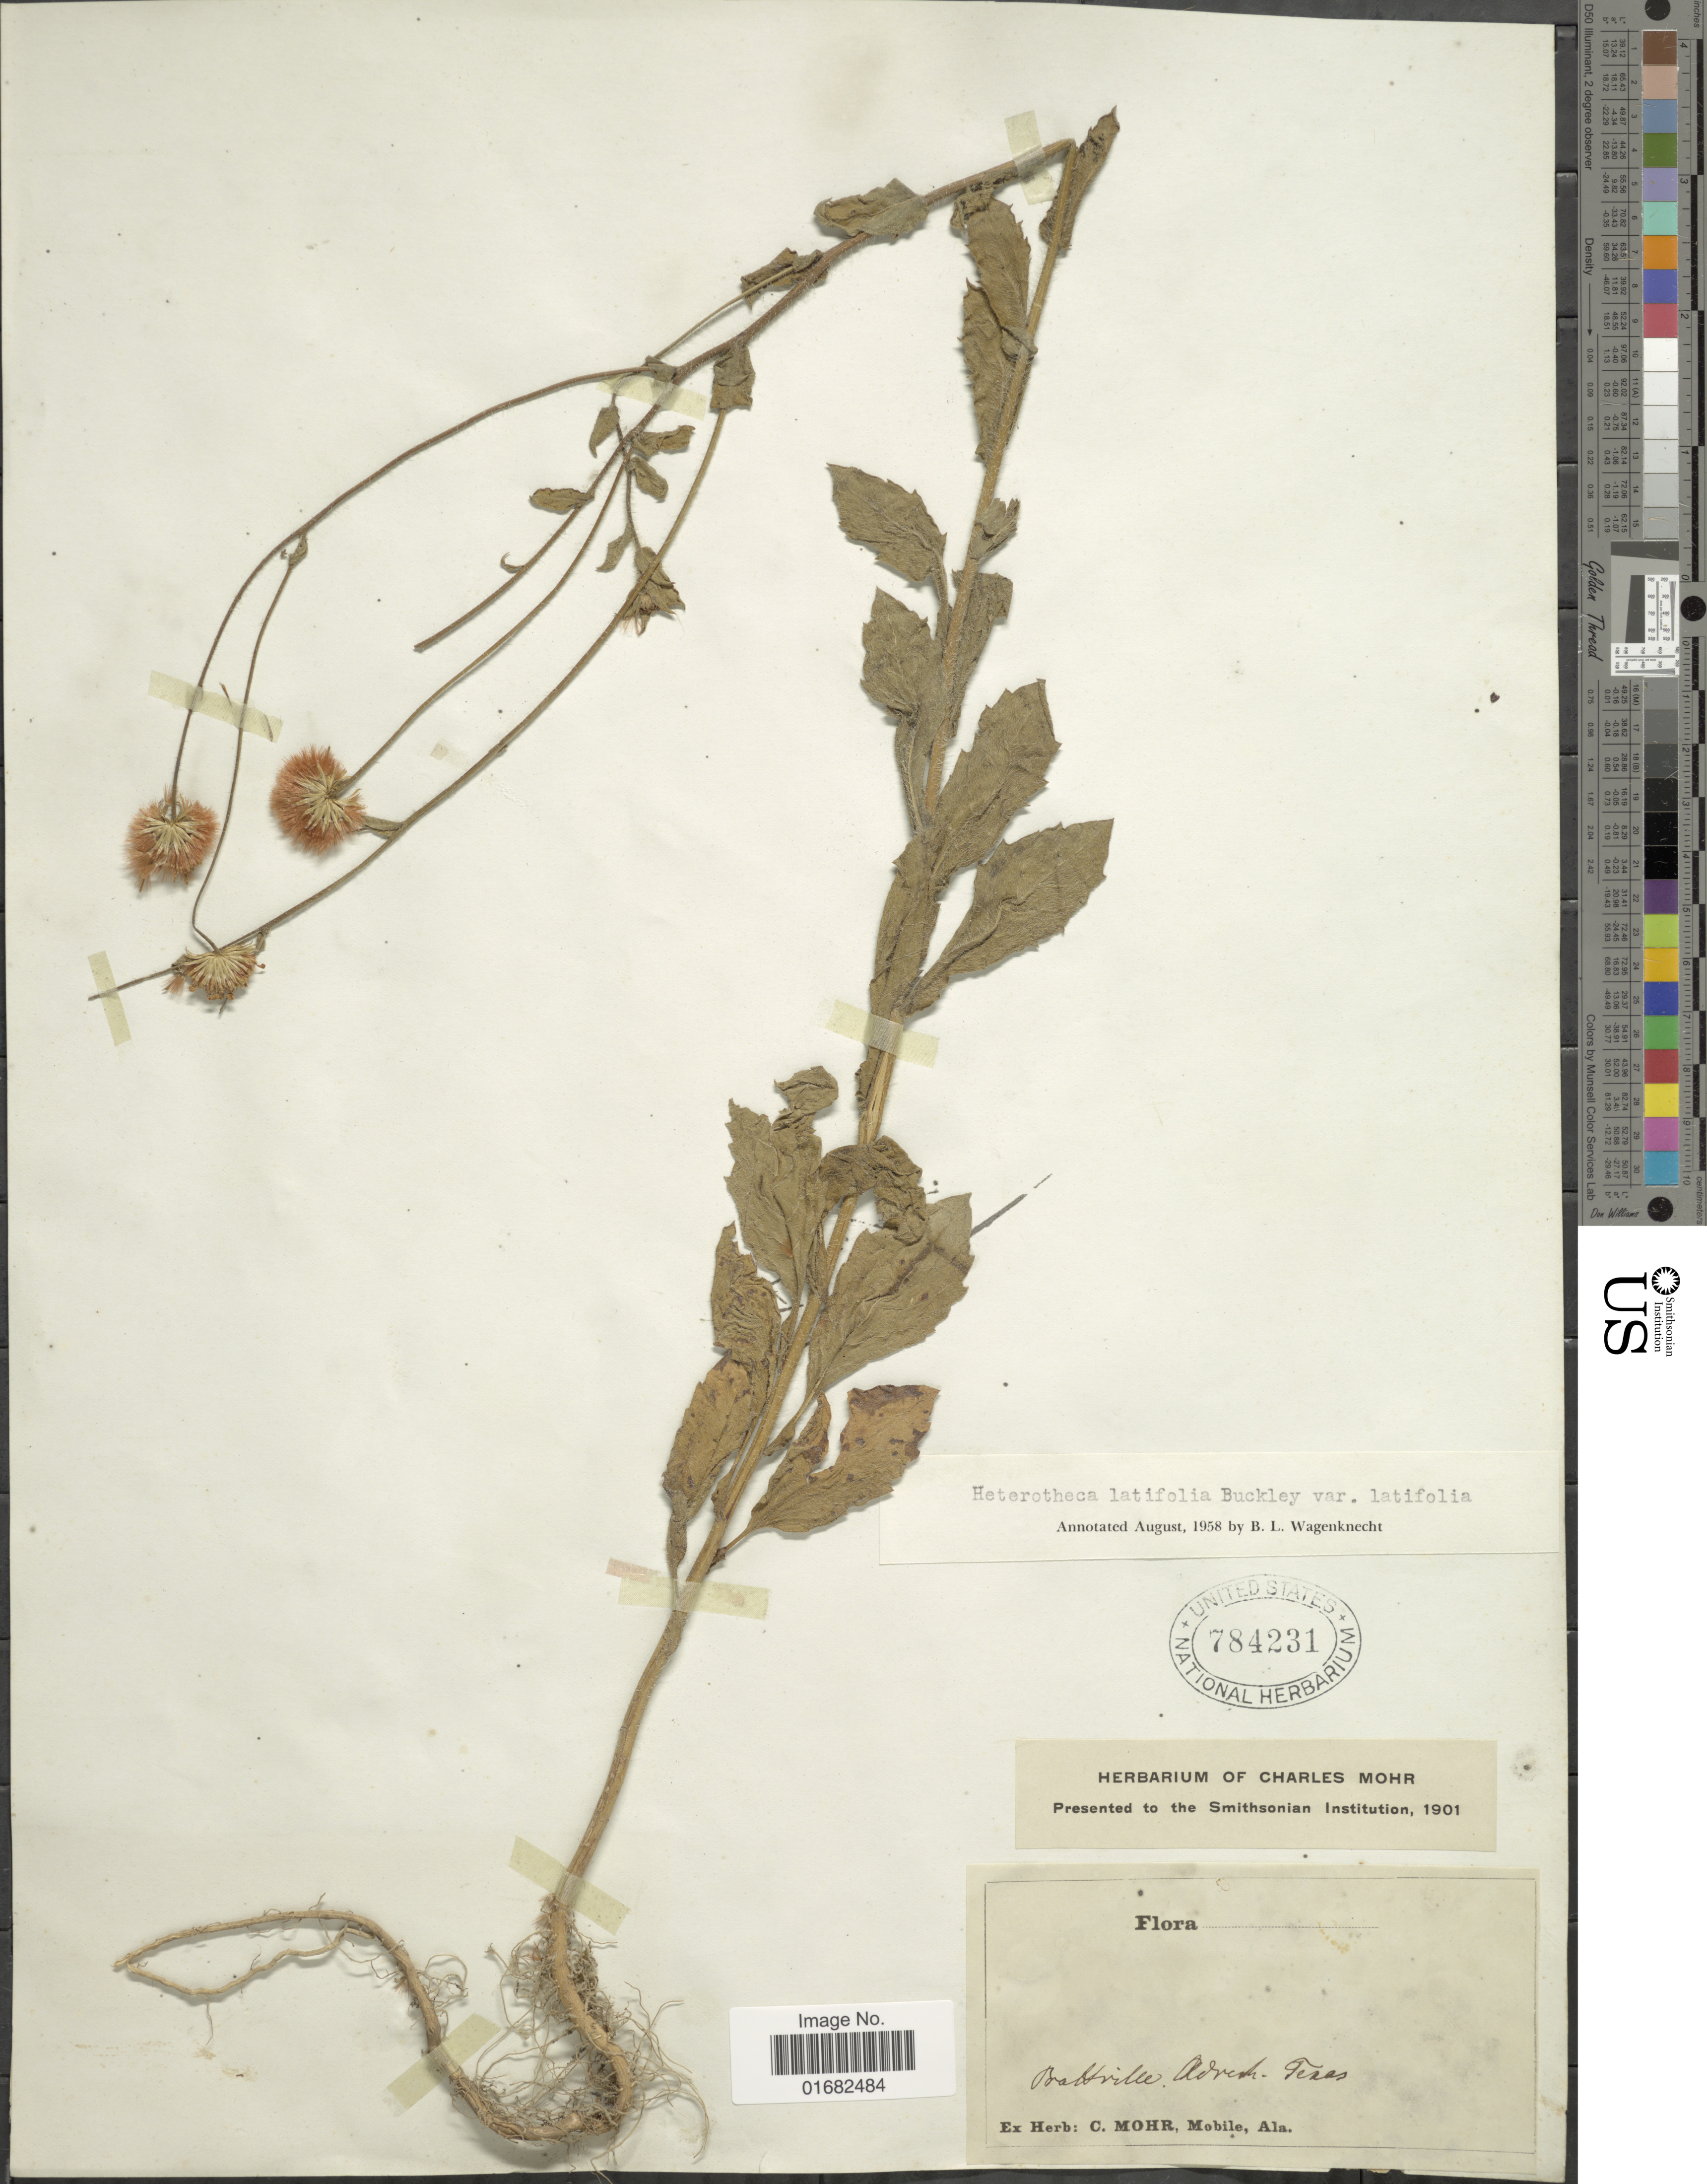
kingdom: Plantae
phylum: Tracheophyta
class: Magnoliopsida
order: Asterales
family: Asteraceae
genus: Heterotheca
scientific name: Heterotheca latifolia var. latifolia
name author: Buckley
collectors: ex herb. C. Mohr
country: United States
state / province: Texas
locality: Bellville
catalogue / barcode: US 784231